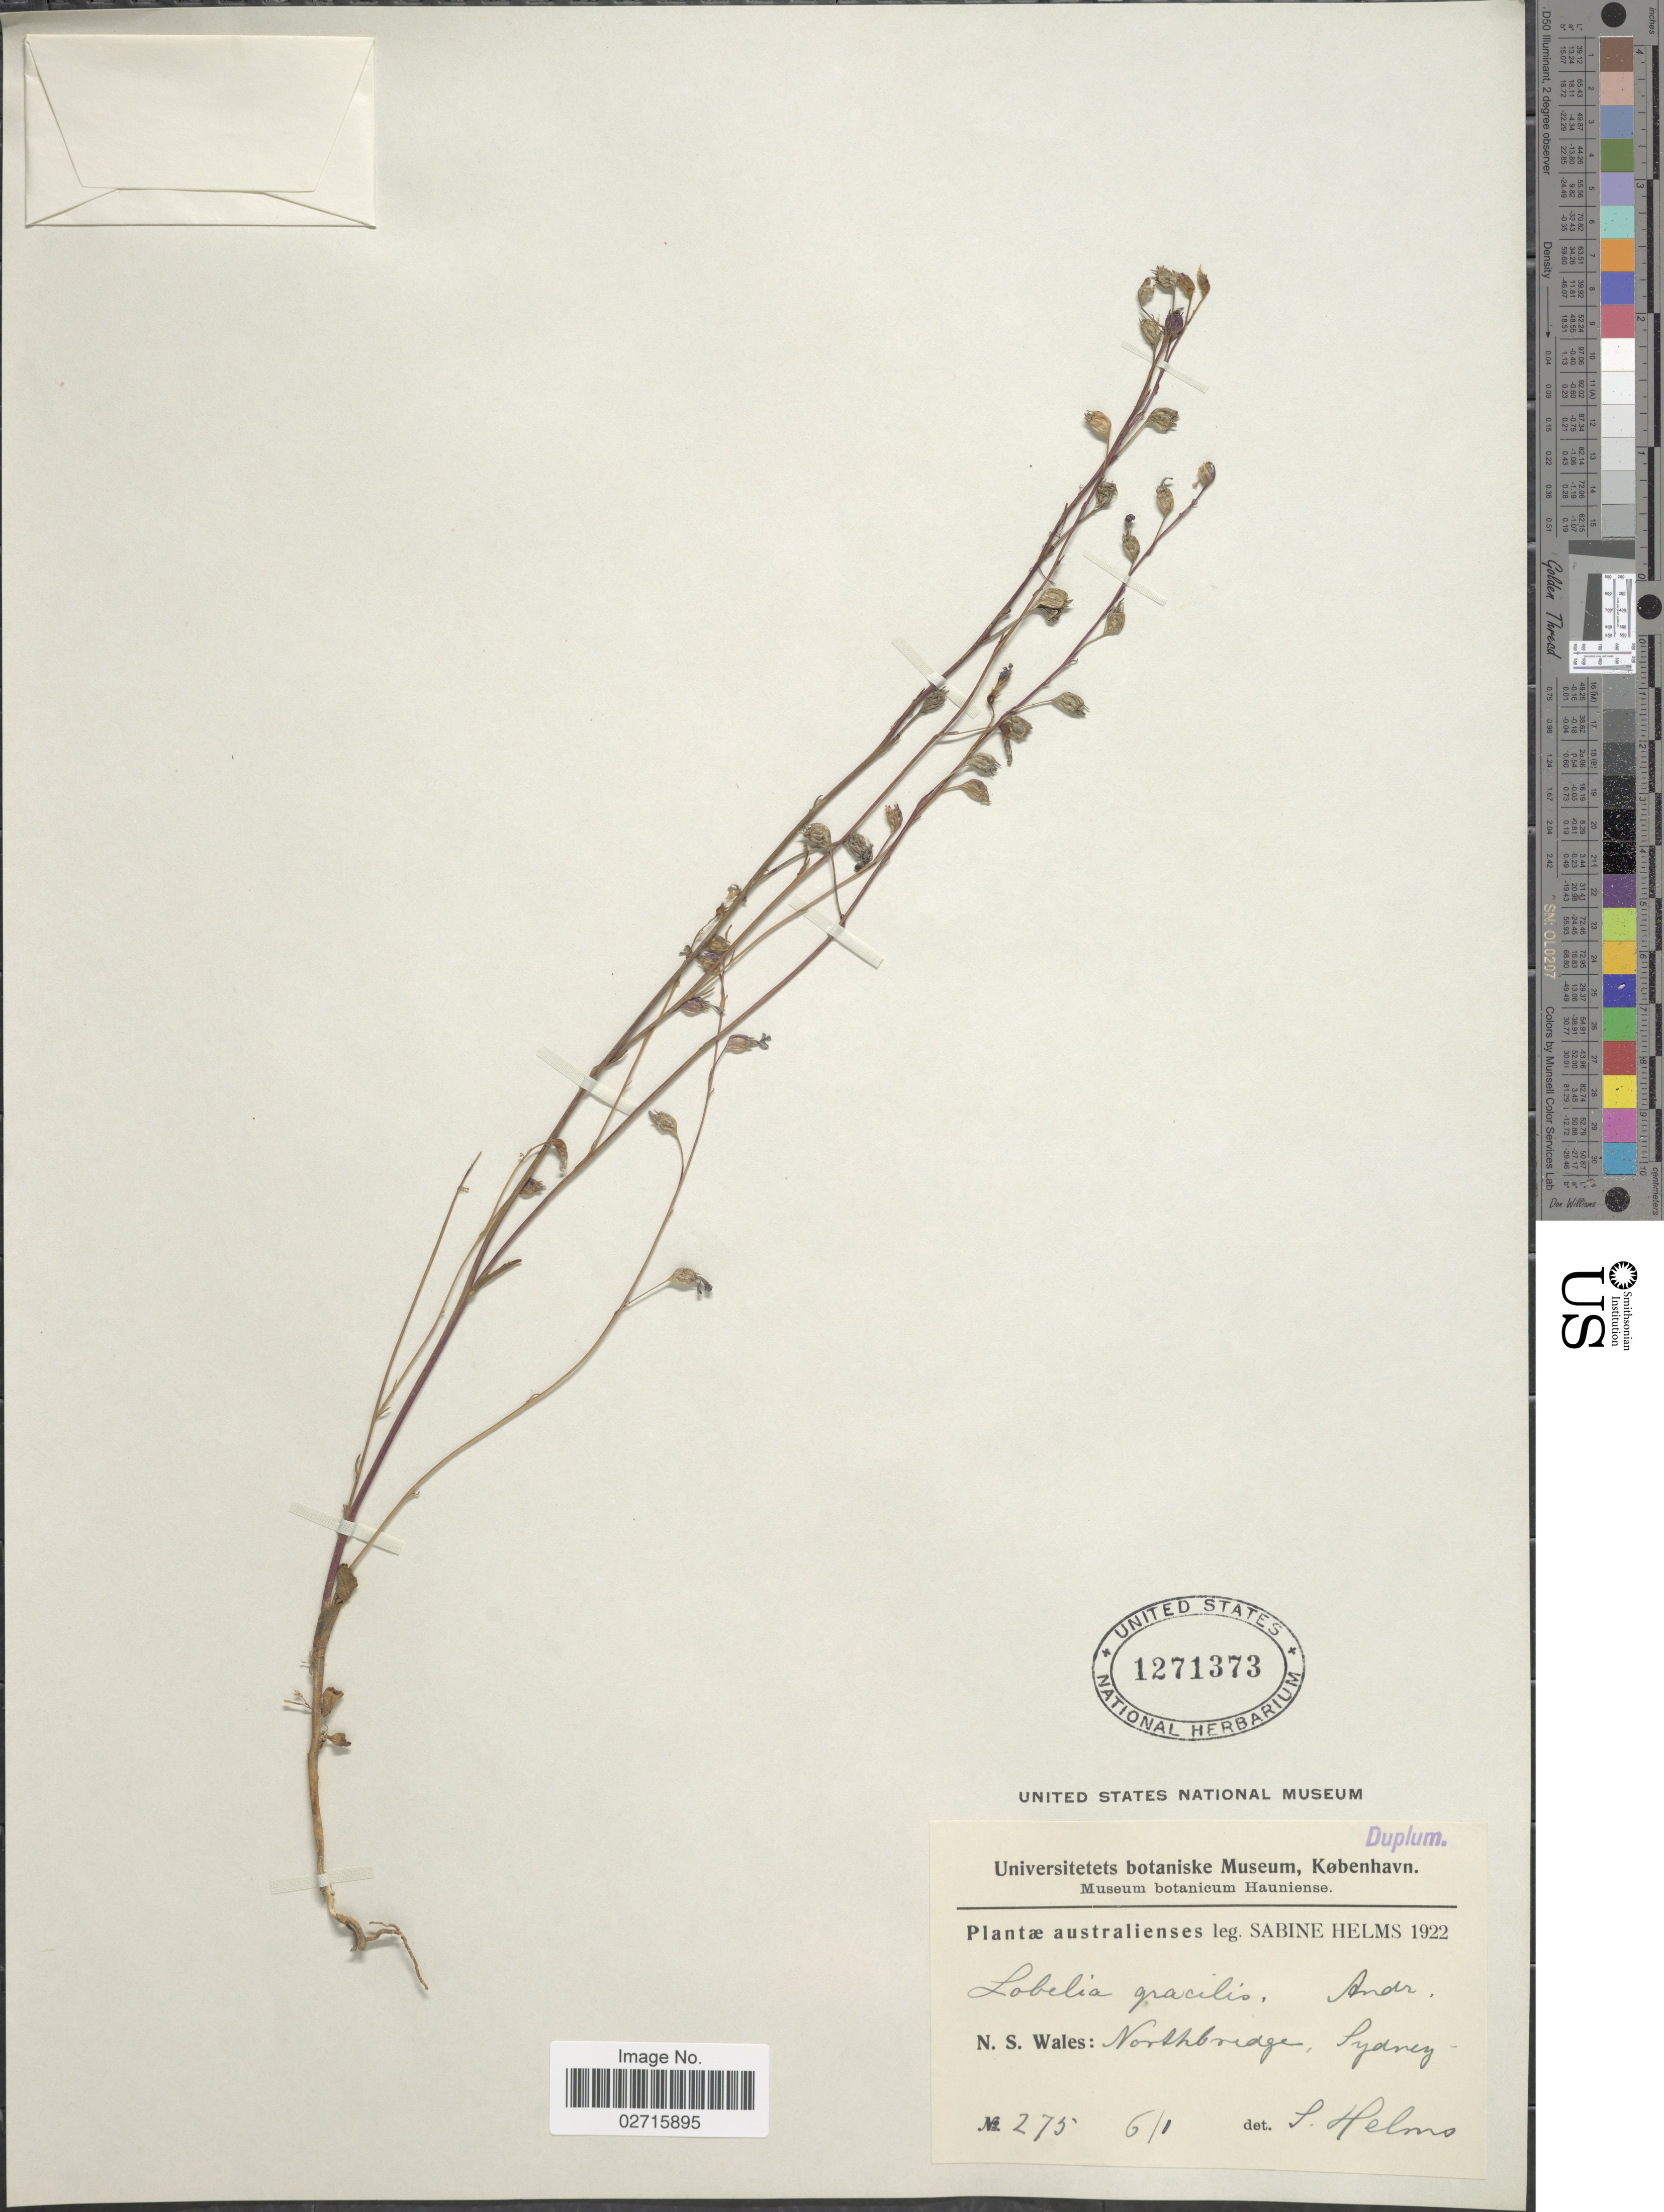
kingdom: Plantae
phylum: Tracheophyta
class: Magnoliopsida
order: Asterales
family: Campanulaceae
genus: Lobelia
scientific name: Lobelia gracilis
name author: Andrews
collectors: S. Helms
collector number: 275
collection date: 1922-01-06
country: Australia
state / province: New South Wales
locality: Australienses, Northbridge, Sydney.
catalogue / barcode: US 1271373